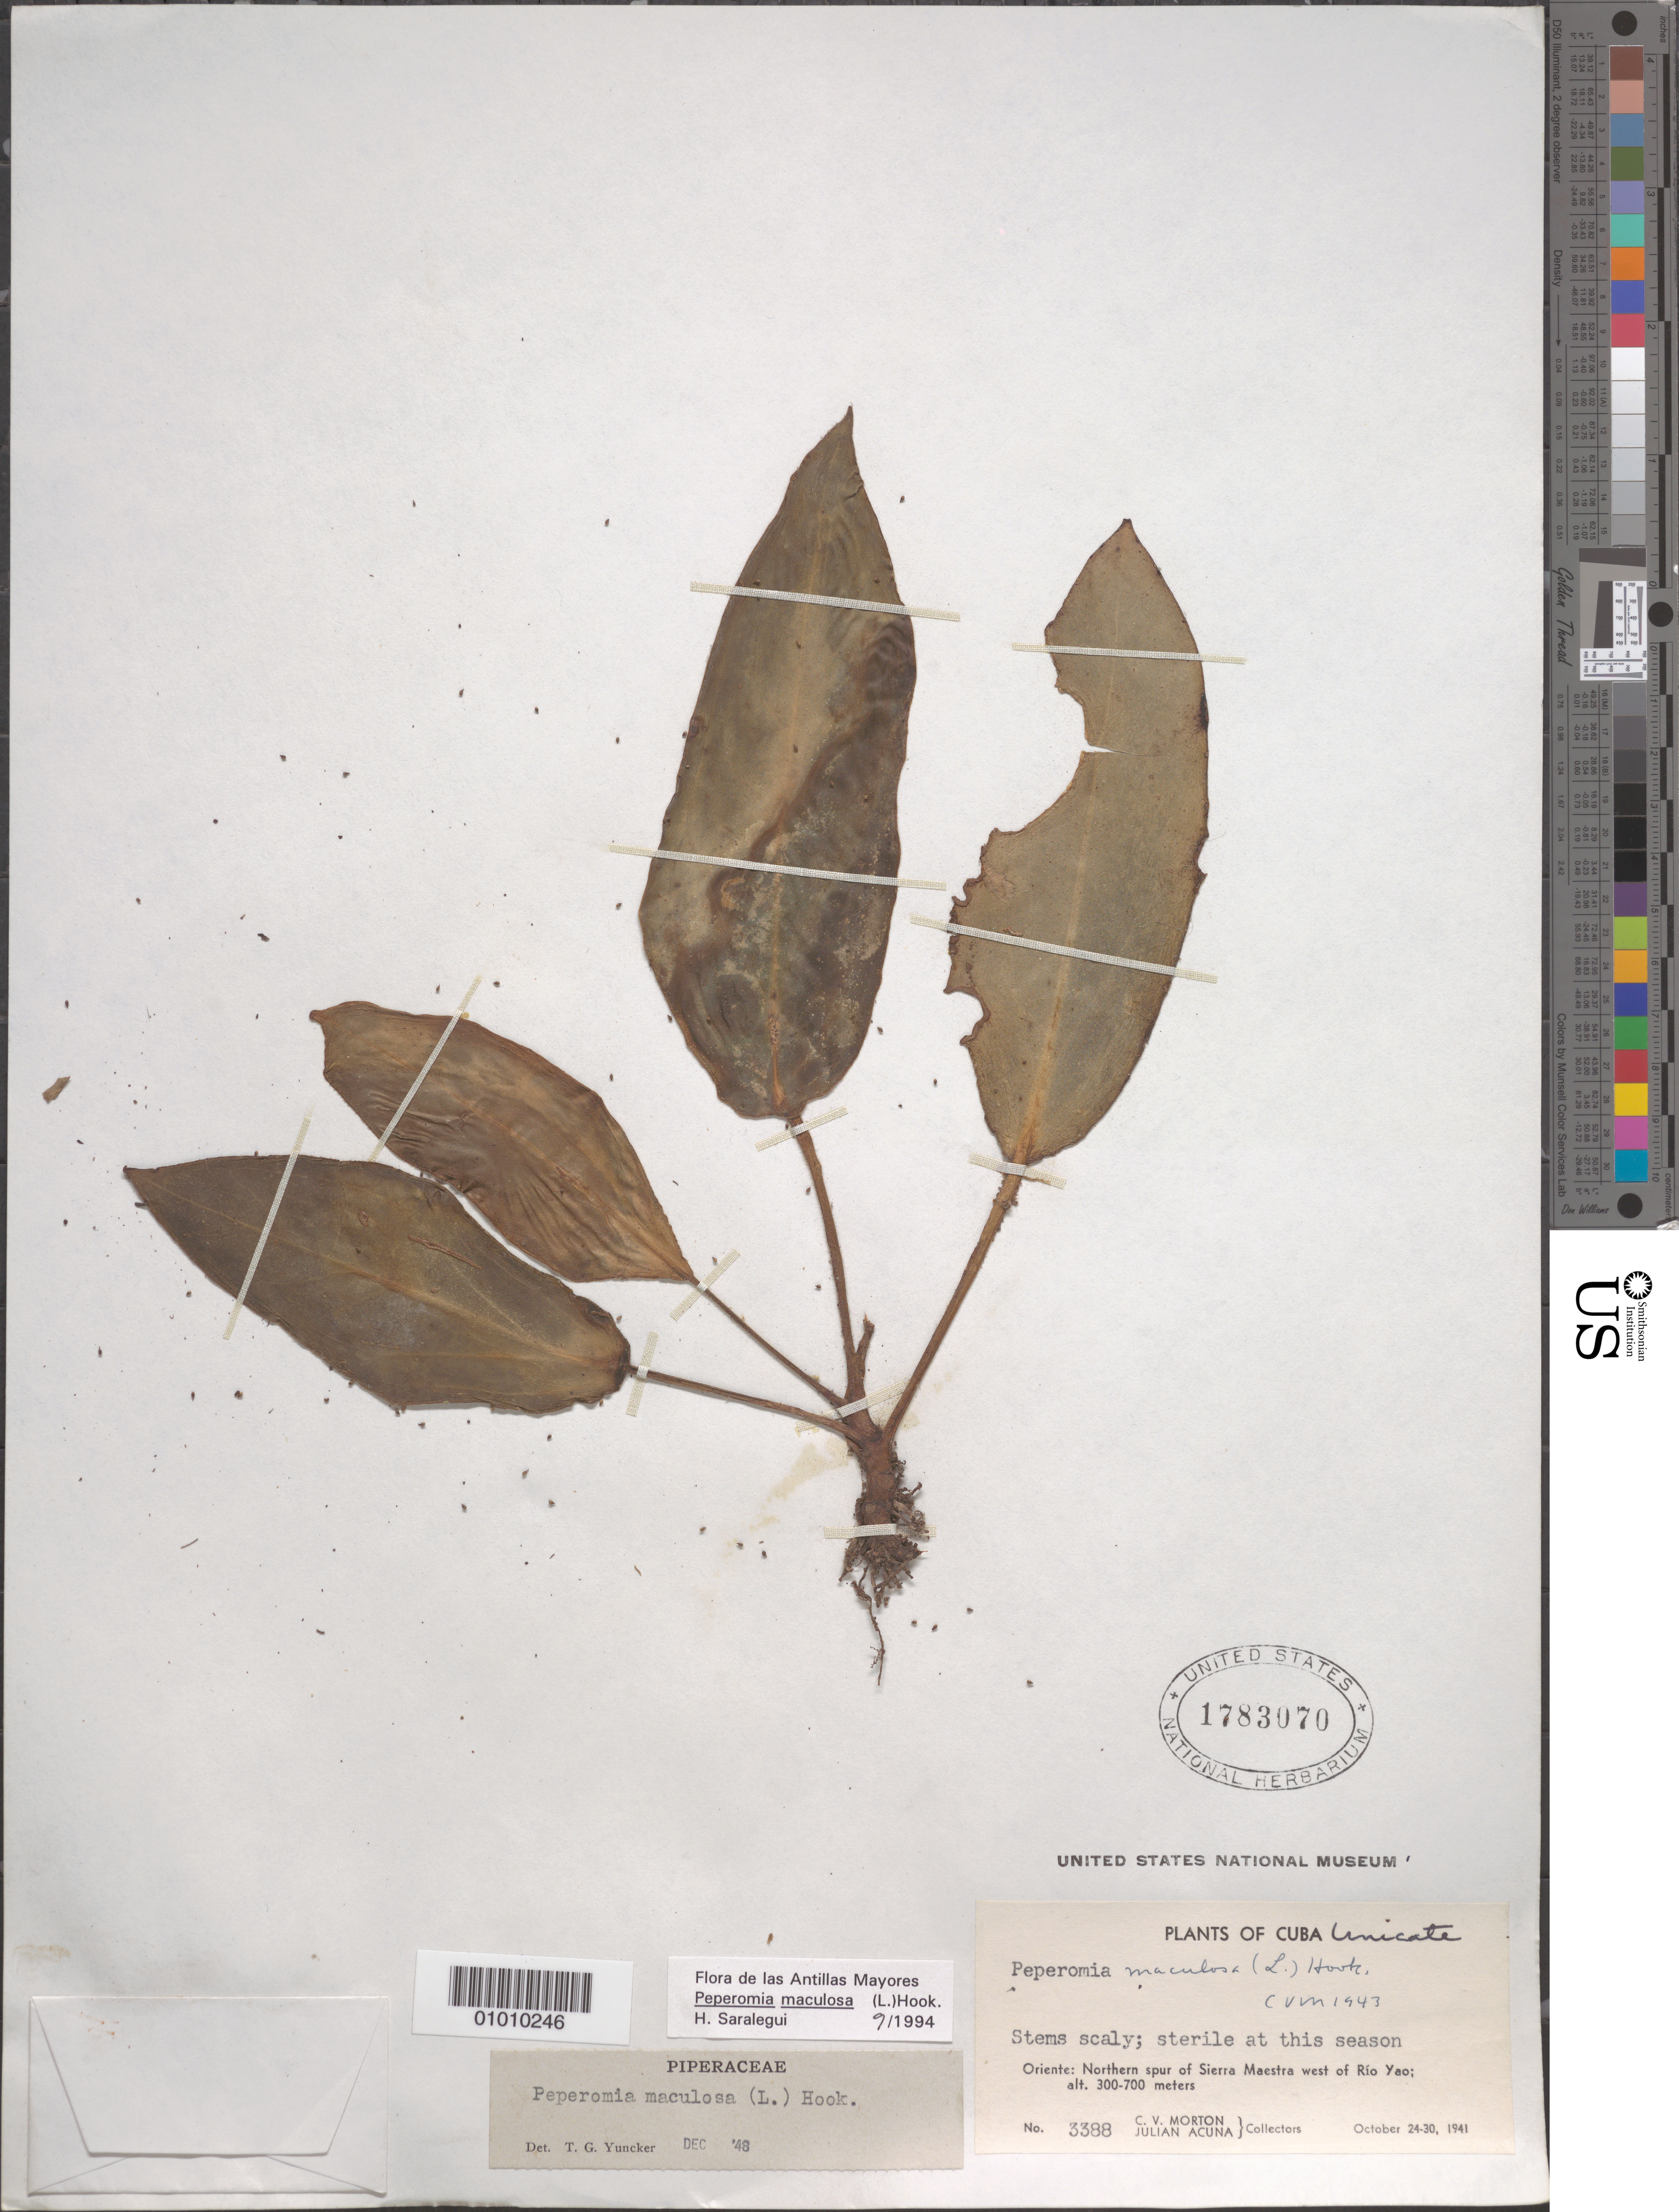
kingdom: Plantae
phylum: Tracheophyta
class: Magnoliopsida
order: Piperales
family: Piperaceae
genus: Peperomia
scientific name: Peperomia maculosa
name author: (L.) Hook.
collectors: C. V. Morton & J. Acuña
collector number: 3388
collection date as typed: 24 Oct 1941 to 30 Oct 1941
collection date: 1941-10-24/1941-10-30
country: Cuba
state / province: Oriente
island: Cuba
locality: Northern spur of Sierra Maestra W Rio Yao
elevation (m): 300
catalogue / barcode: US 1783070